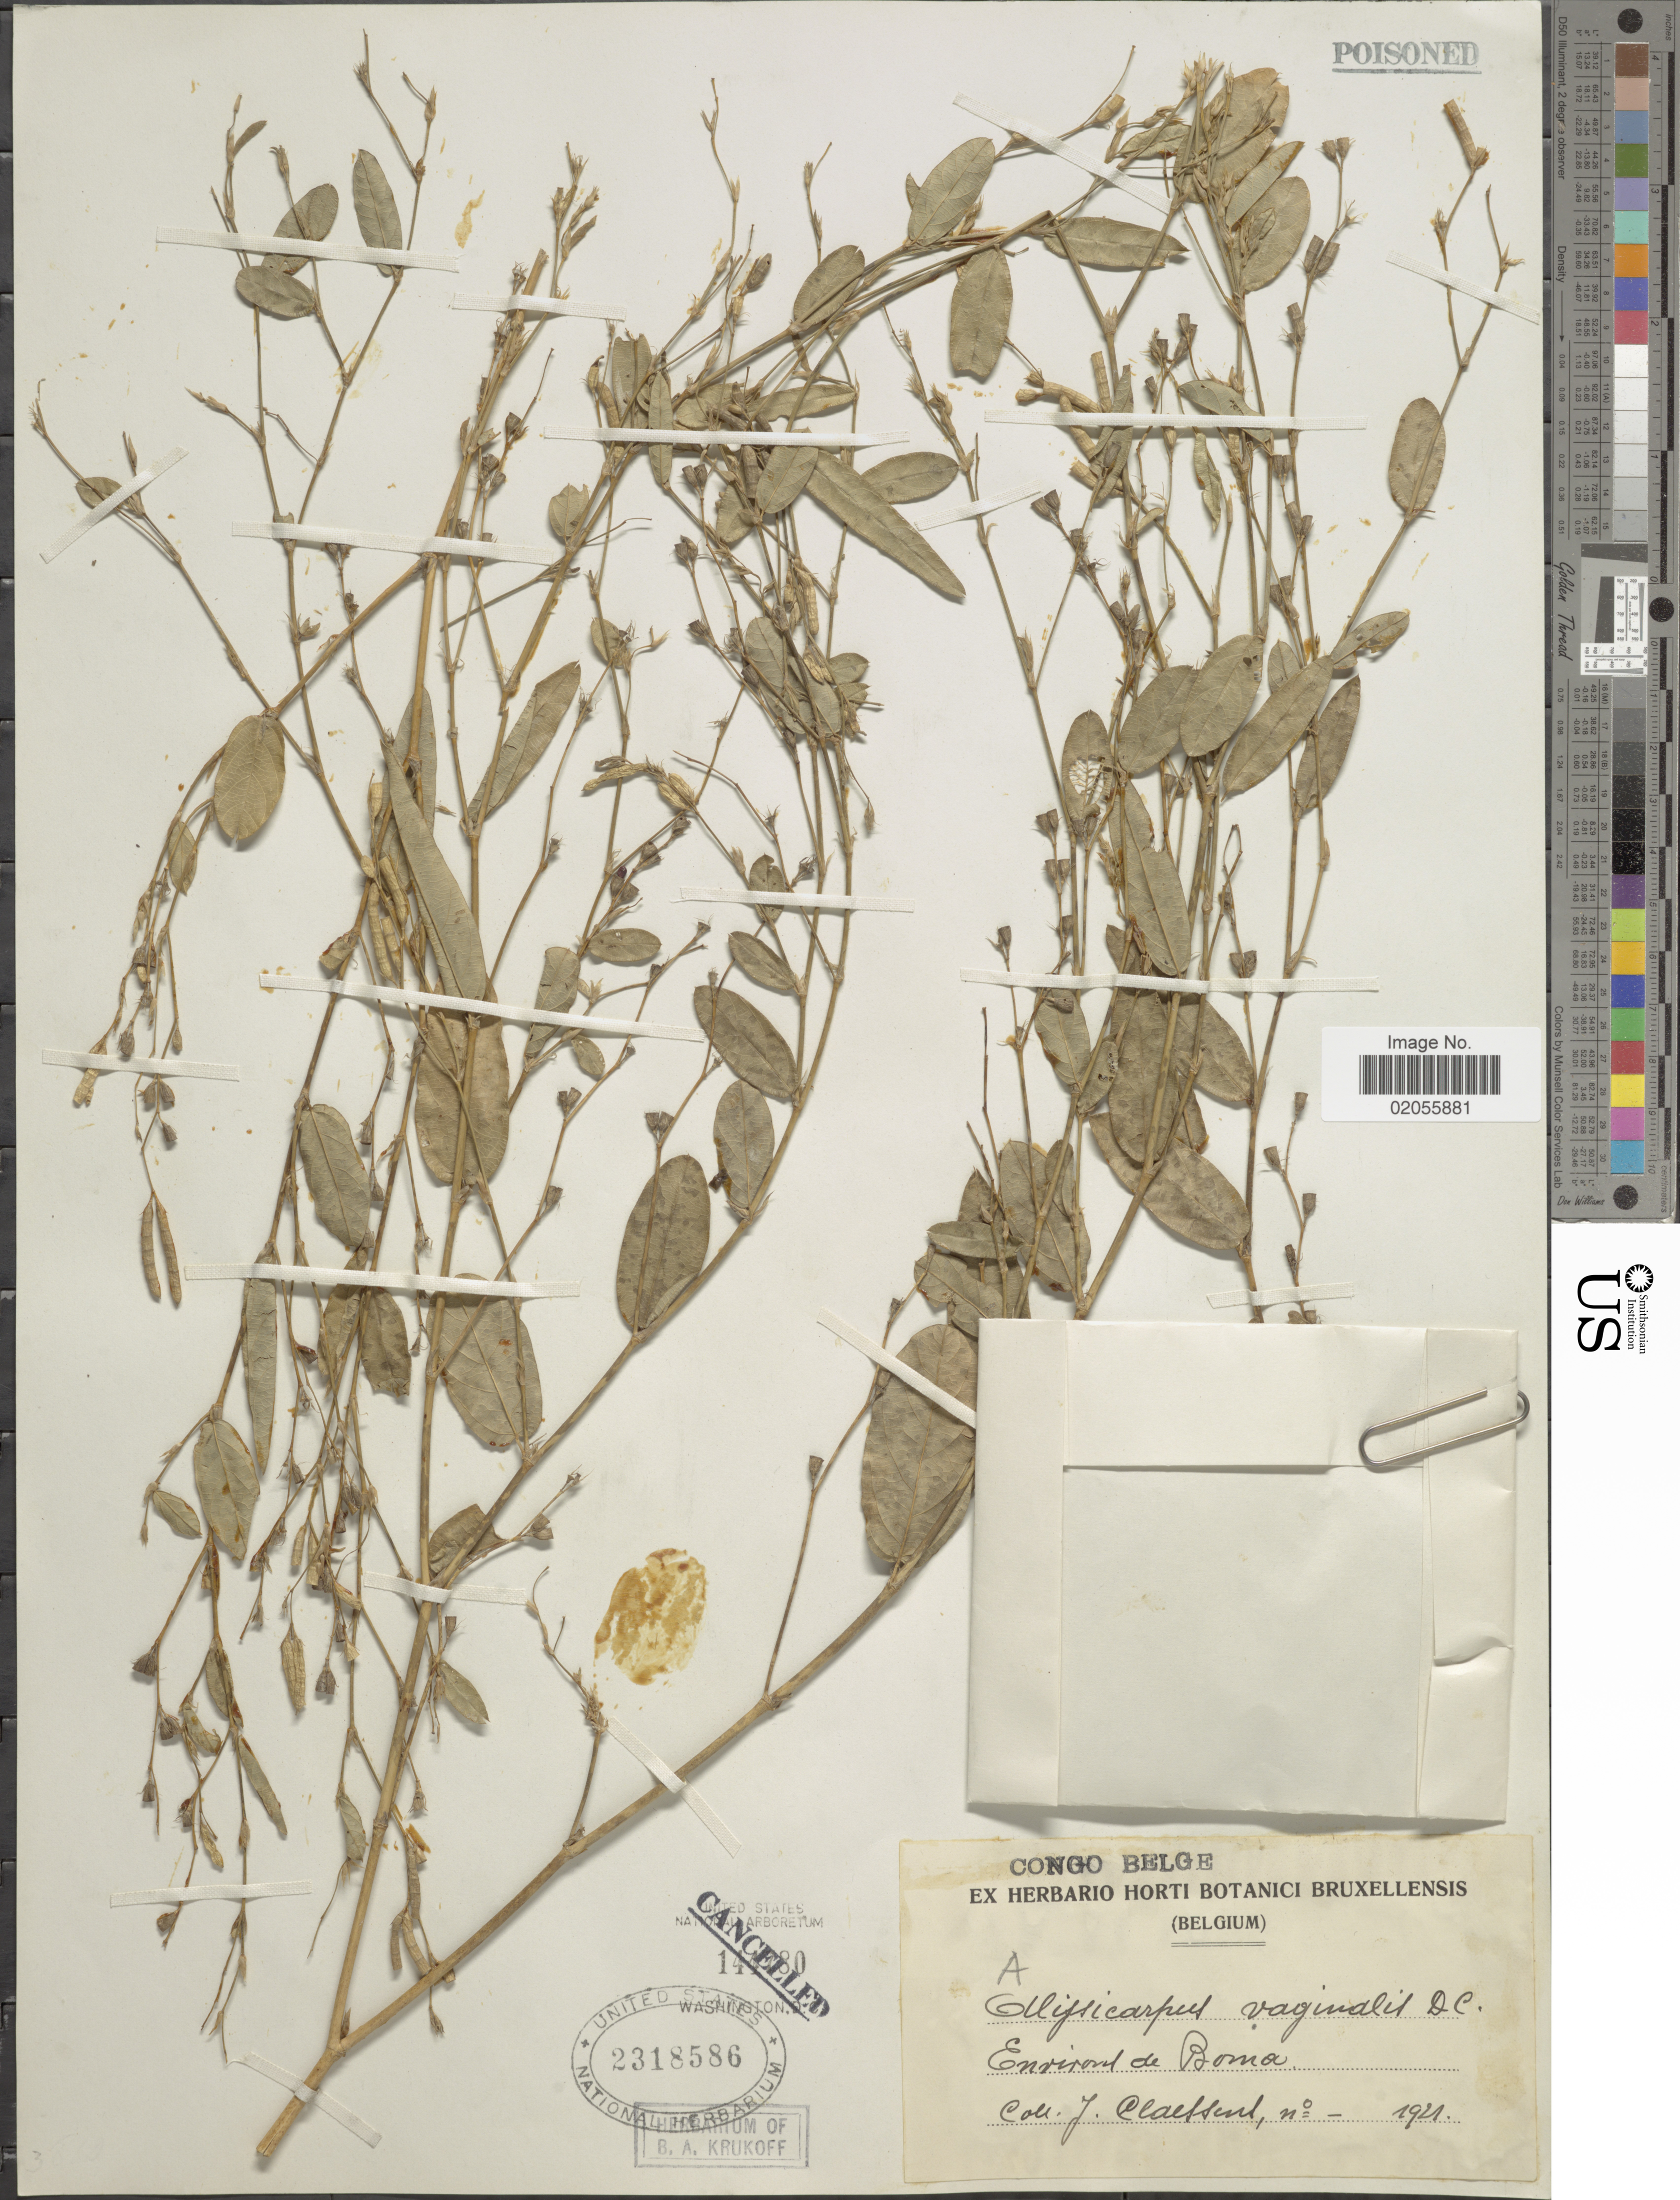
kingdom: Plantae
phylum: Tracheophyta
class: Magnoliopsida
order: Fabales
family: Fabaceae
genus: Alysicarpus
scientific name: Alysicarpus vaginalis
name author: (L.) DC.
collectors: J. Claessens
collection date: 1921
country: Congo, Democratic Republic of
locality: Congo Belge, Environs de Boma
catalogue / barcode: US 2318586